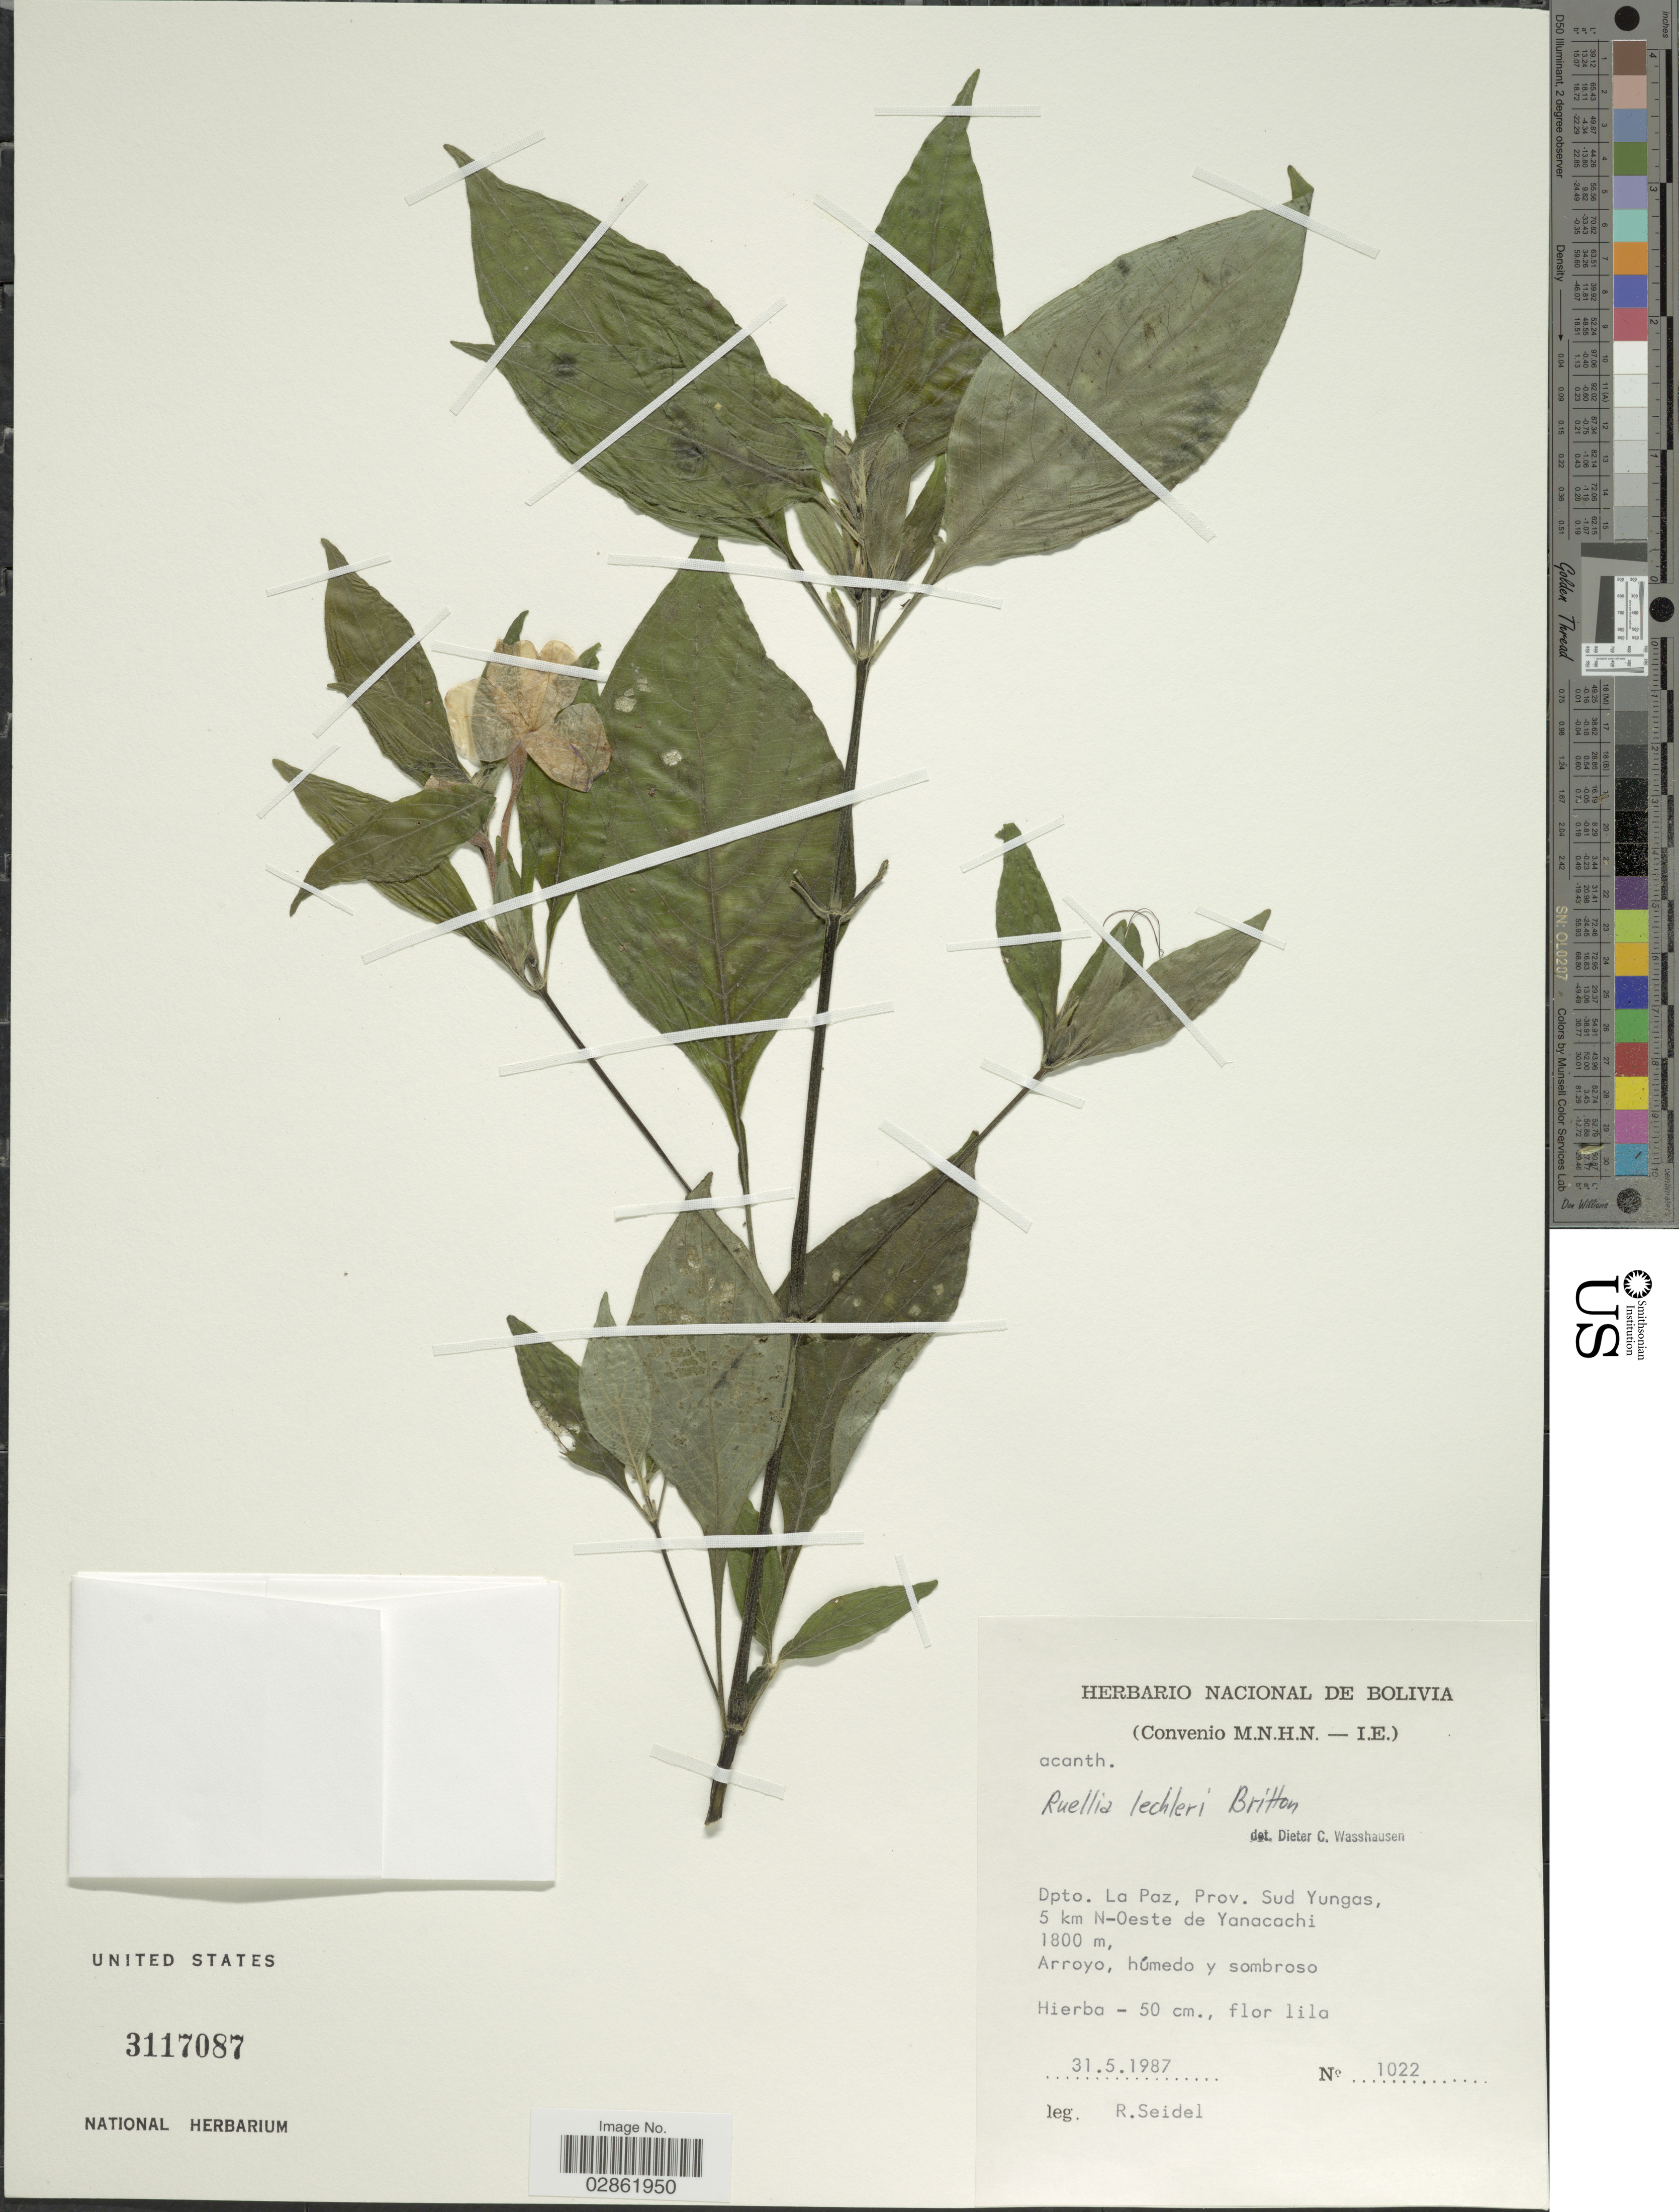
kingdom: Plantae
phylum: Tracheophyta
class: Magnoliopsida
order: Lamiales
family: Acanthaceae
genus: Ruellia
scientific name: Ruellia puri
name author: Mart. ex Nees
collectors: R. Seidel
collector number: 1022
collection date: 1987-05-31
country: Bolivia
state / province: La Paz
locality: Dpto. La Paz, Prov. Sud Yungas, 5 km N-Oeste de Yanacachi.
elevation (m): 1800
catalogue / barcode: US 3117087